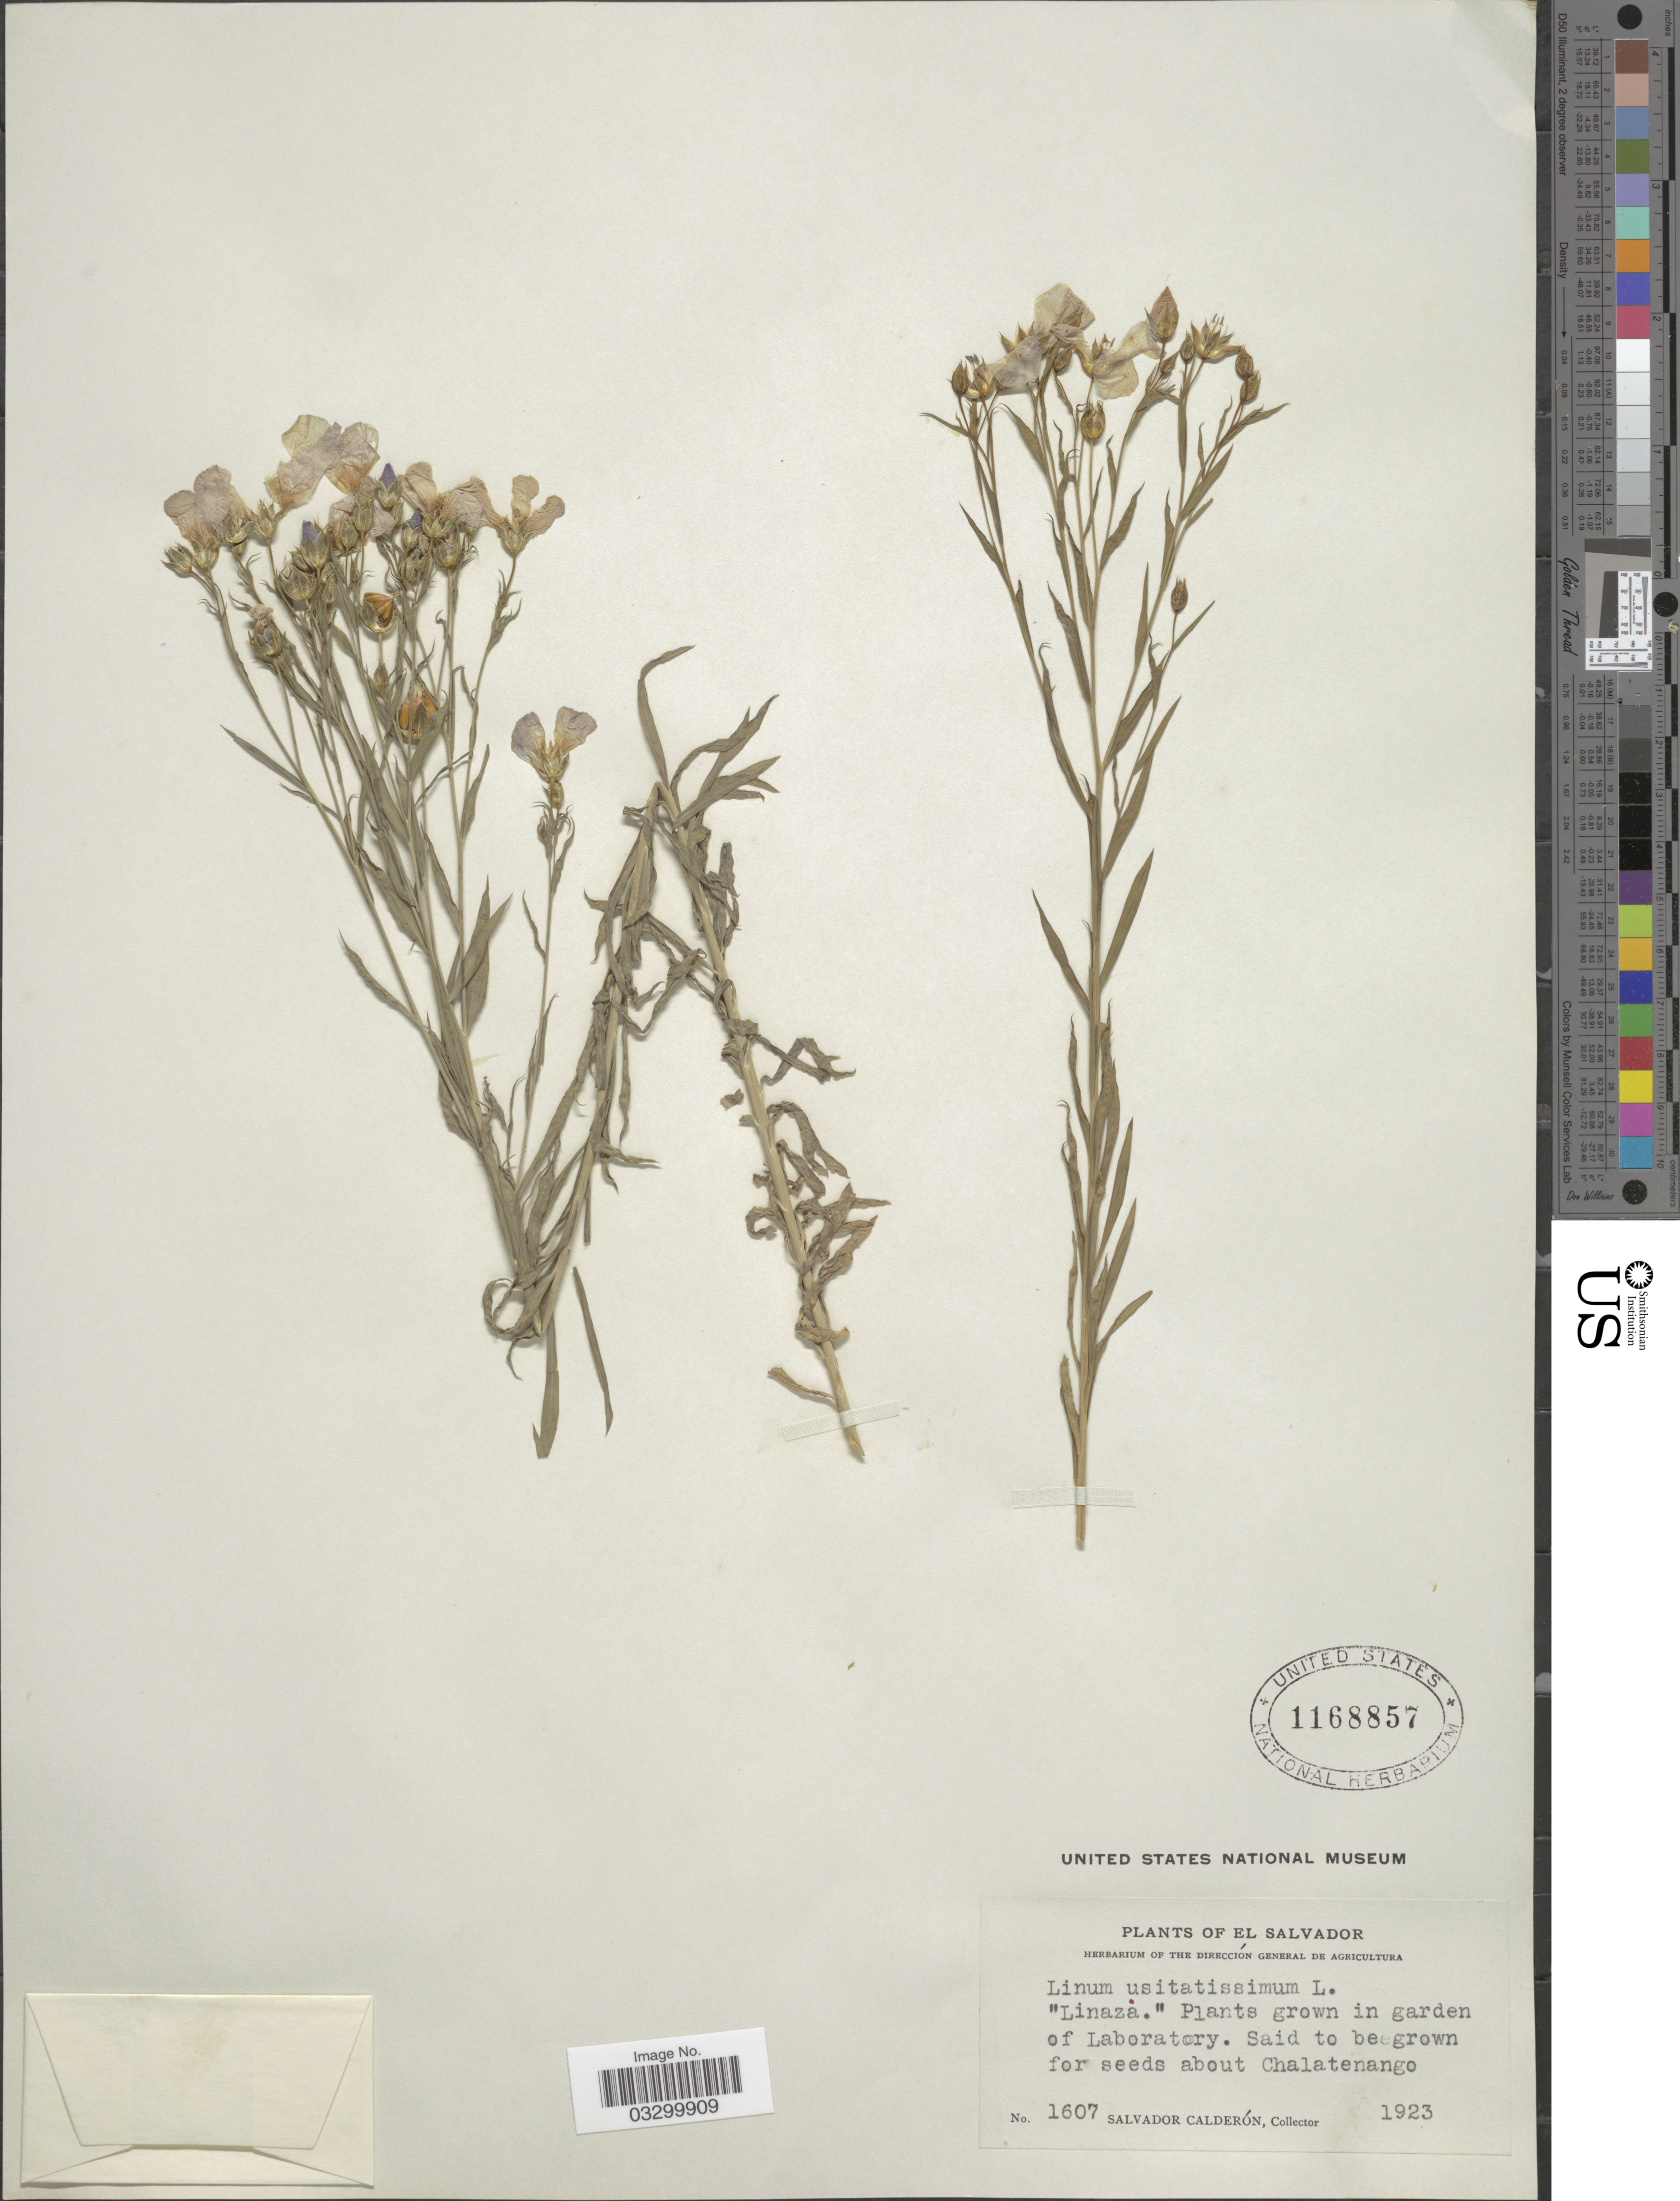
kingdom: Plantae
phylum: Tracheophyta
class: Magnoliopsida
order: Malpighiales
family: Linaceae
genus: Linum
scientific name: Linum usitatissimum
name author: L.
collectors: S. Calderón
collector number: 1607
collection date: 1923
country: El Salvador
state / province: Chalatenango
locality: In garden of Laboratory.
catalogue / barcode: US 1168857